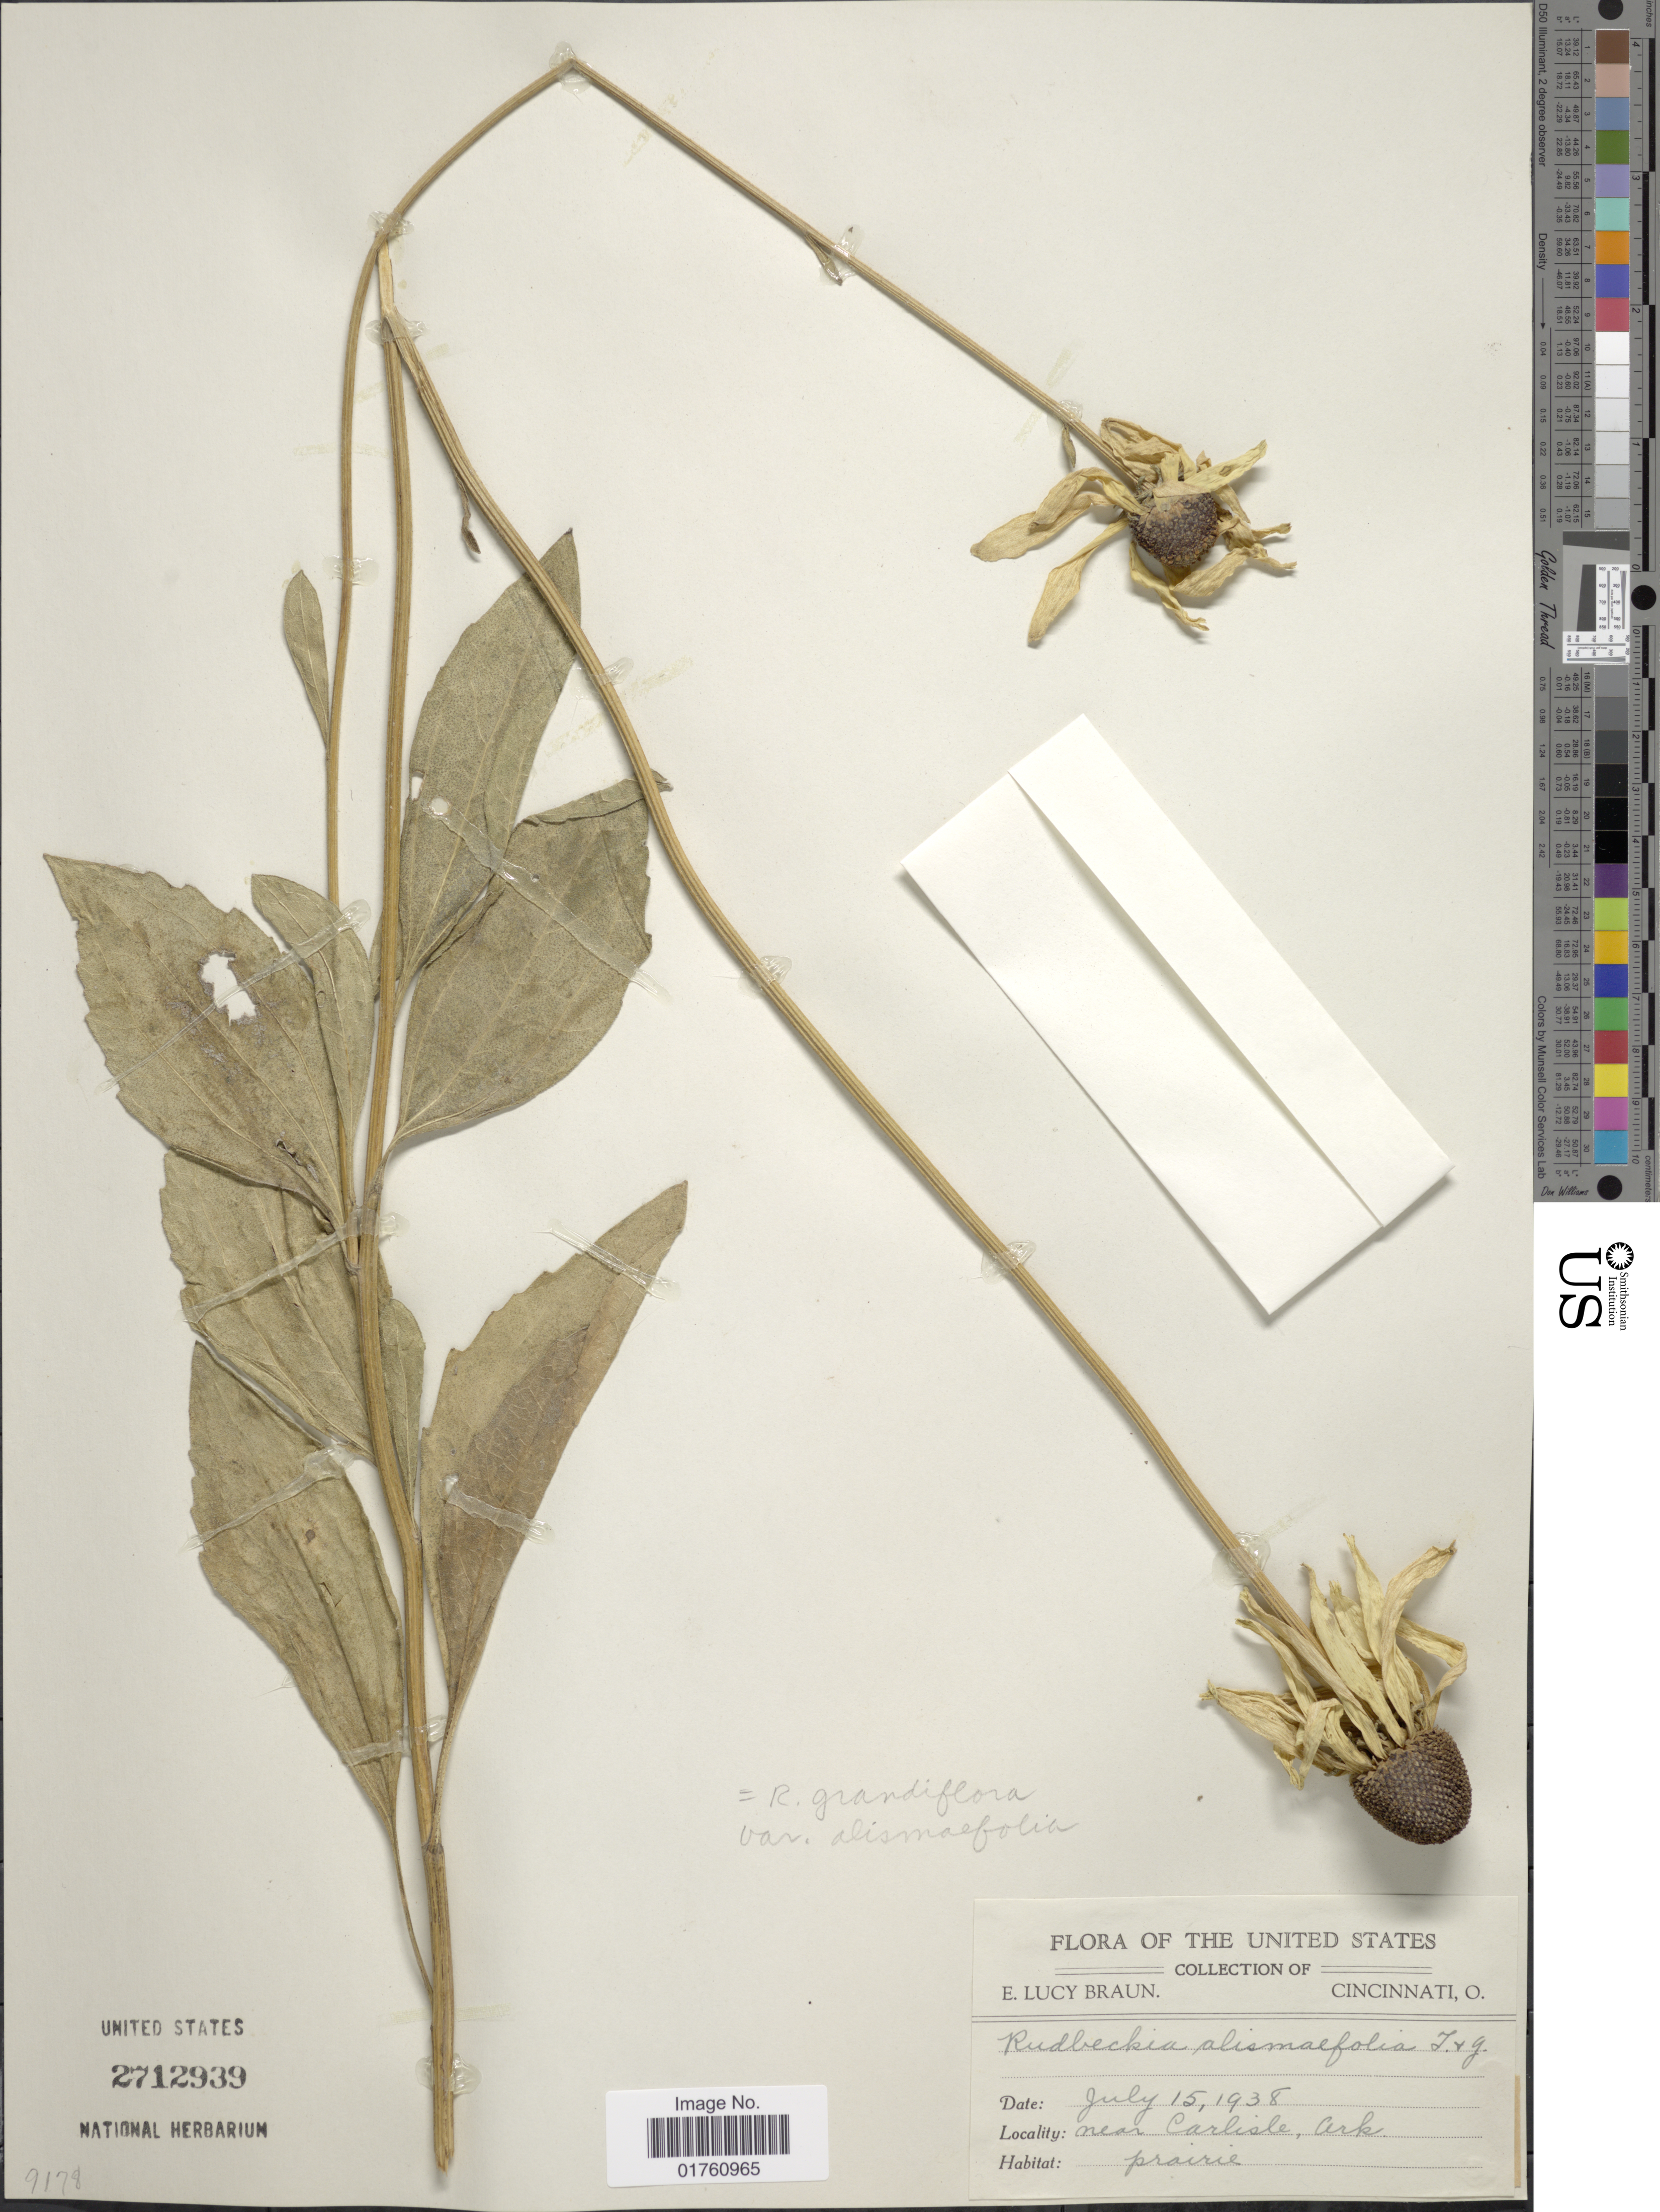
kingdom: Plantae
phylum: Tracheophyta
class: Magnoliopsida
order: Asterales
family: Asteraceae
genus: Rudbeckia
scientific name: Rudbeckia grandiflora var. alismaefolia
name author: (Torr. & A. Gray) Cronq.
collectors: E. L. Braun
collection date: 1938-07-15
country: United States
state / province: Arkansas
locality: Near Carlisle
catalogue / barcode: US 2712939